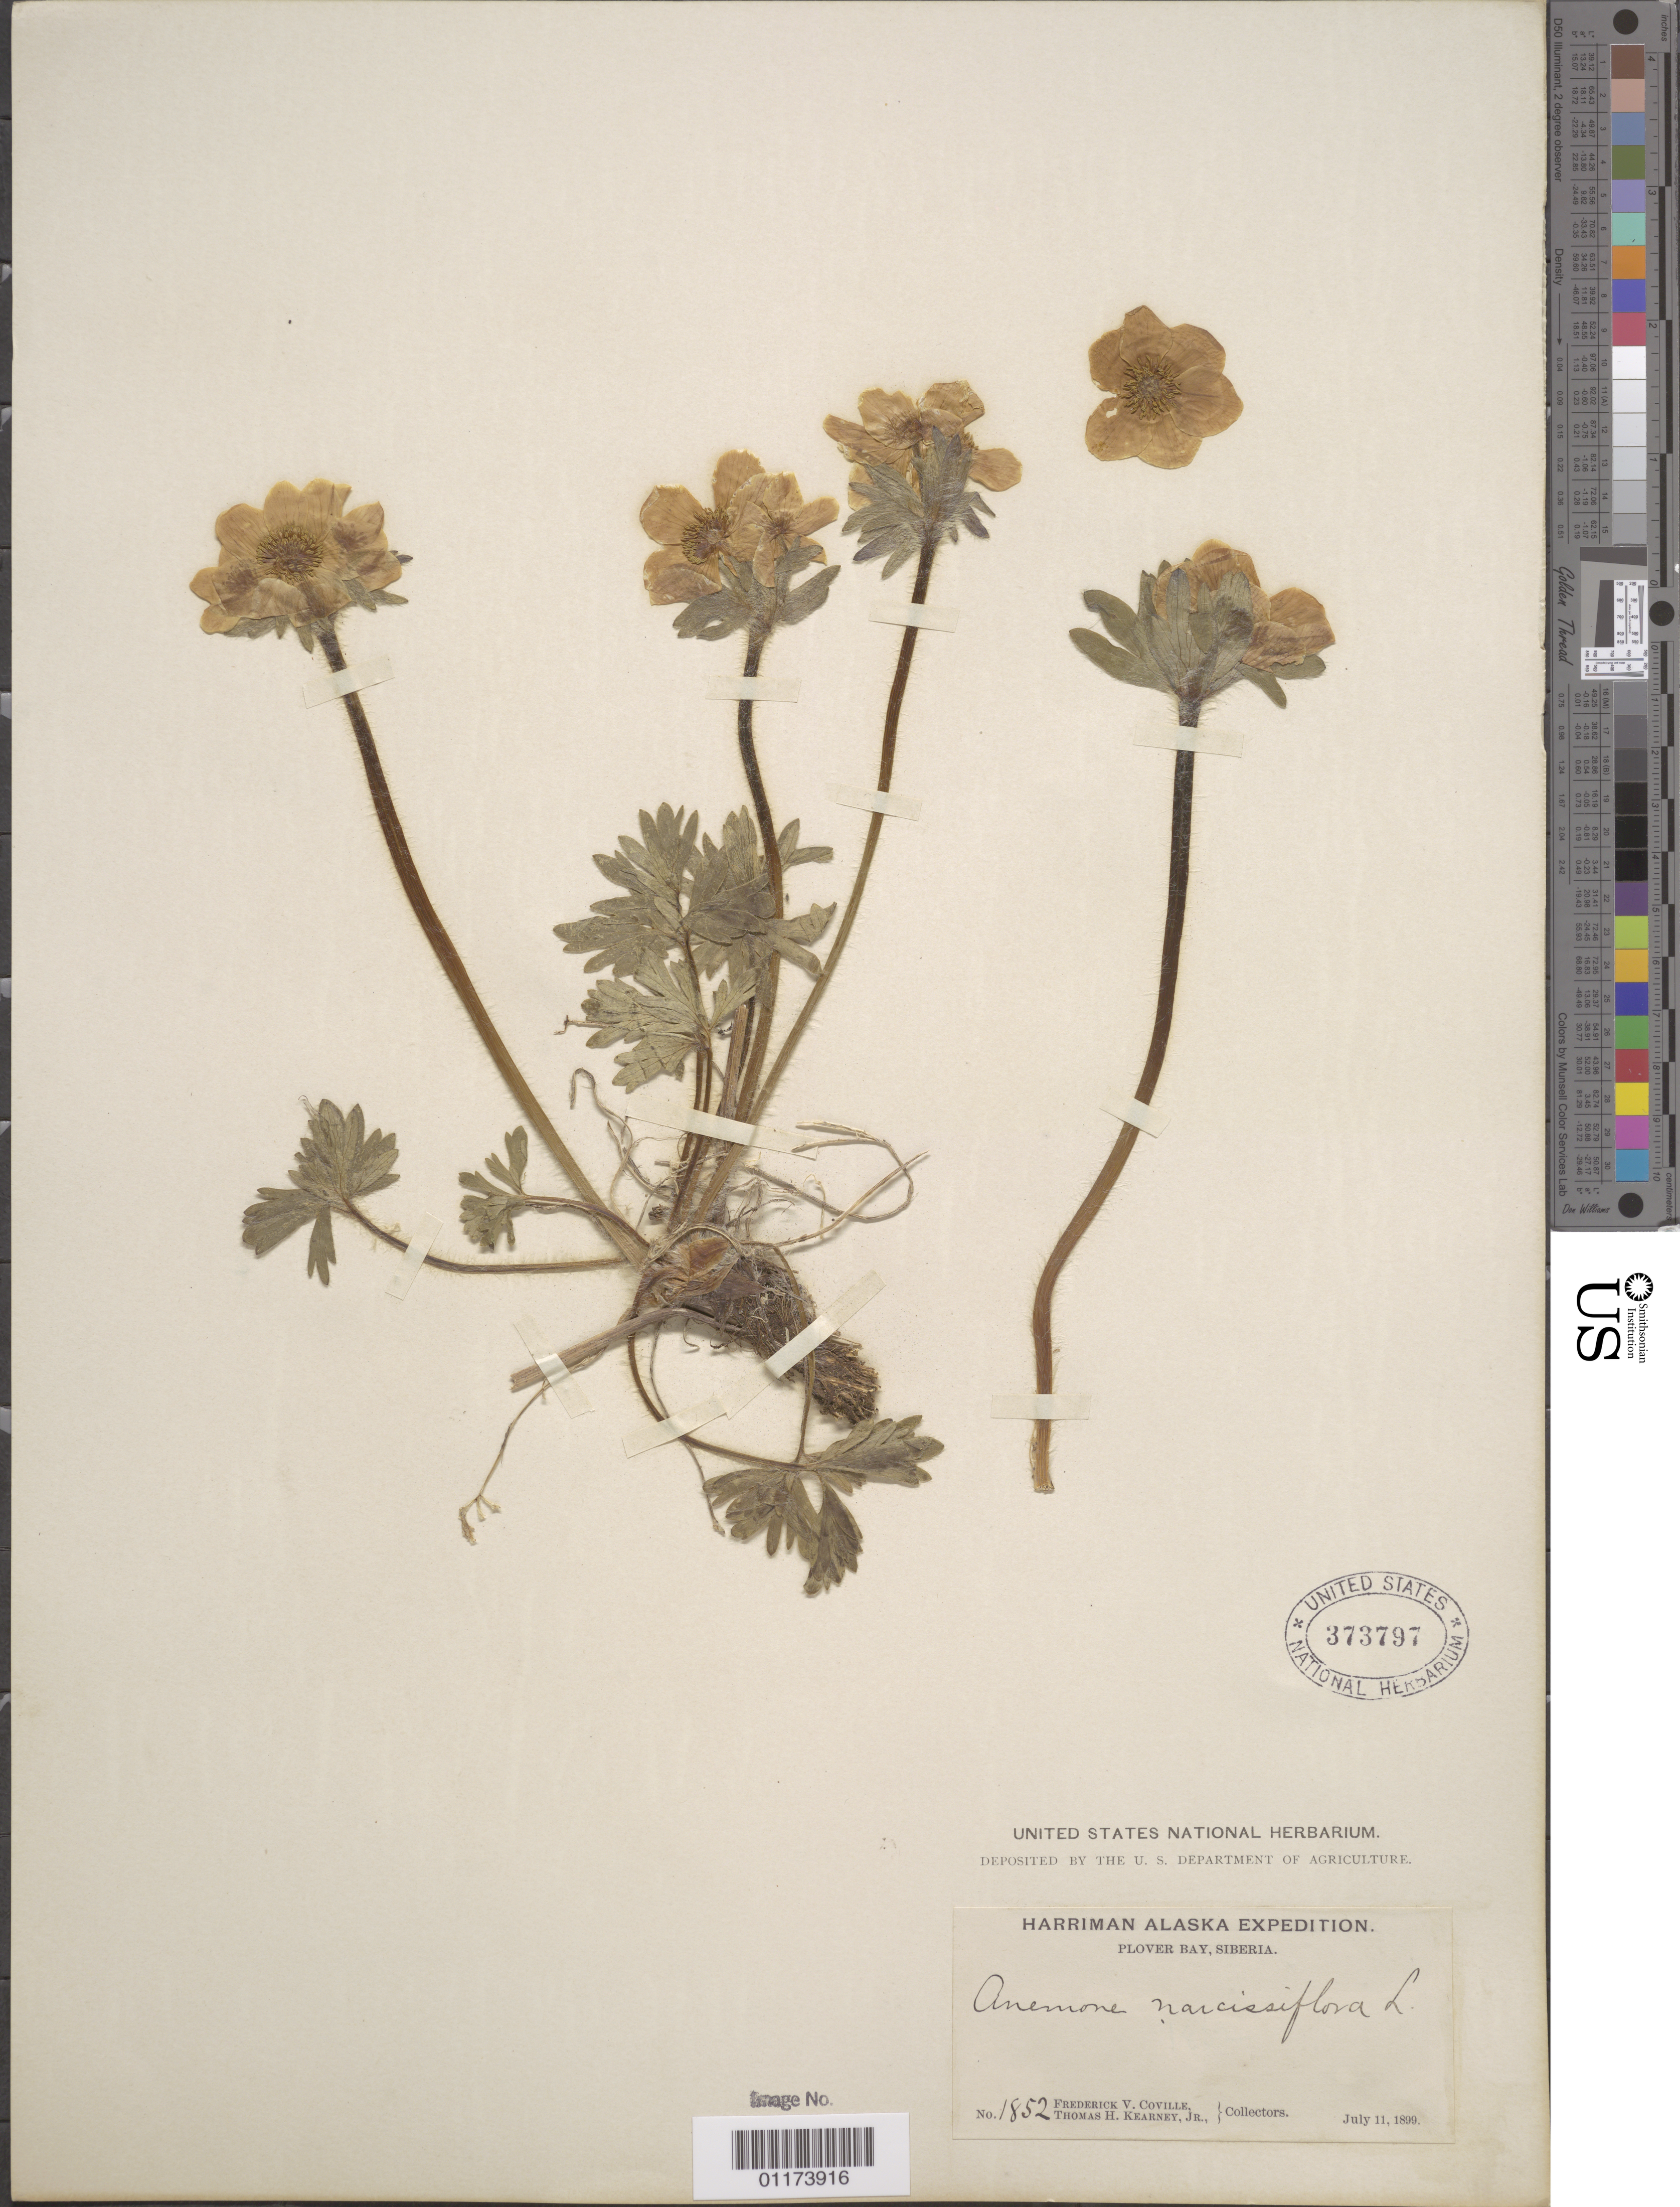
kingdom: Plantae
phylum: Tracheophyta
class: Magnoliopsida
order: Ranunculales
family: Ranunculaceae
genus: Anemone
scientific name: Anemone narcissiflora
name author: L.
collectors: F. V. Coville & T. H. Kearney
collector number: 1852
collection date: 1899-07-11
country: United States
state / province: Alaska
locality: Plover Bay, Siberia [Plover [Providence] Bay is on the easternmost tip of the Russian far east, on Chukotka Pen.]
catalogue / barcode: US 373797